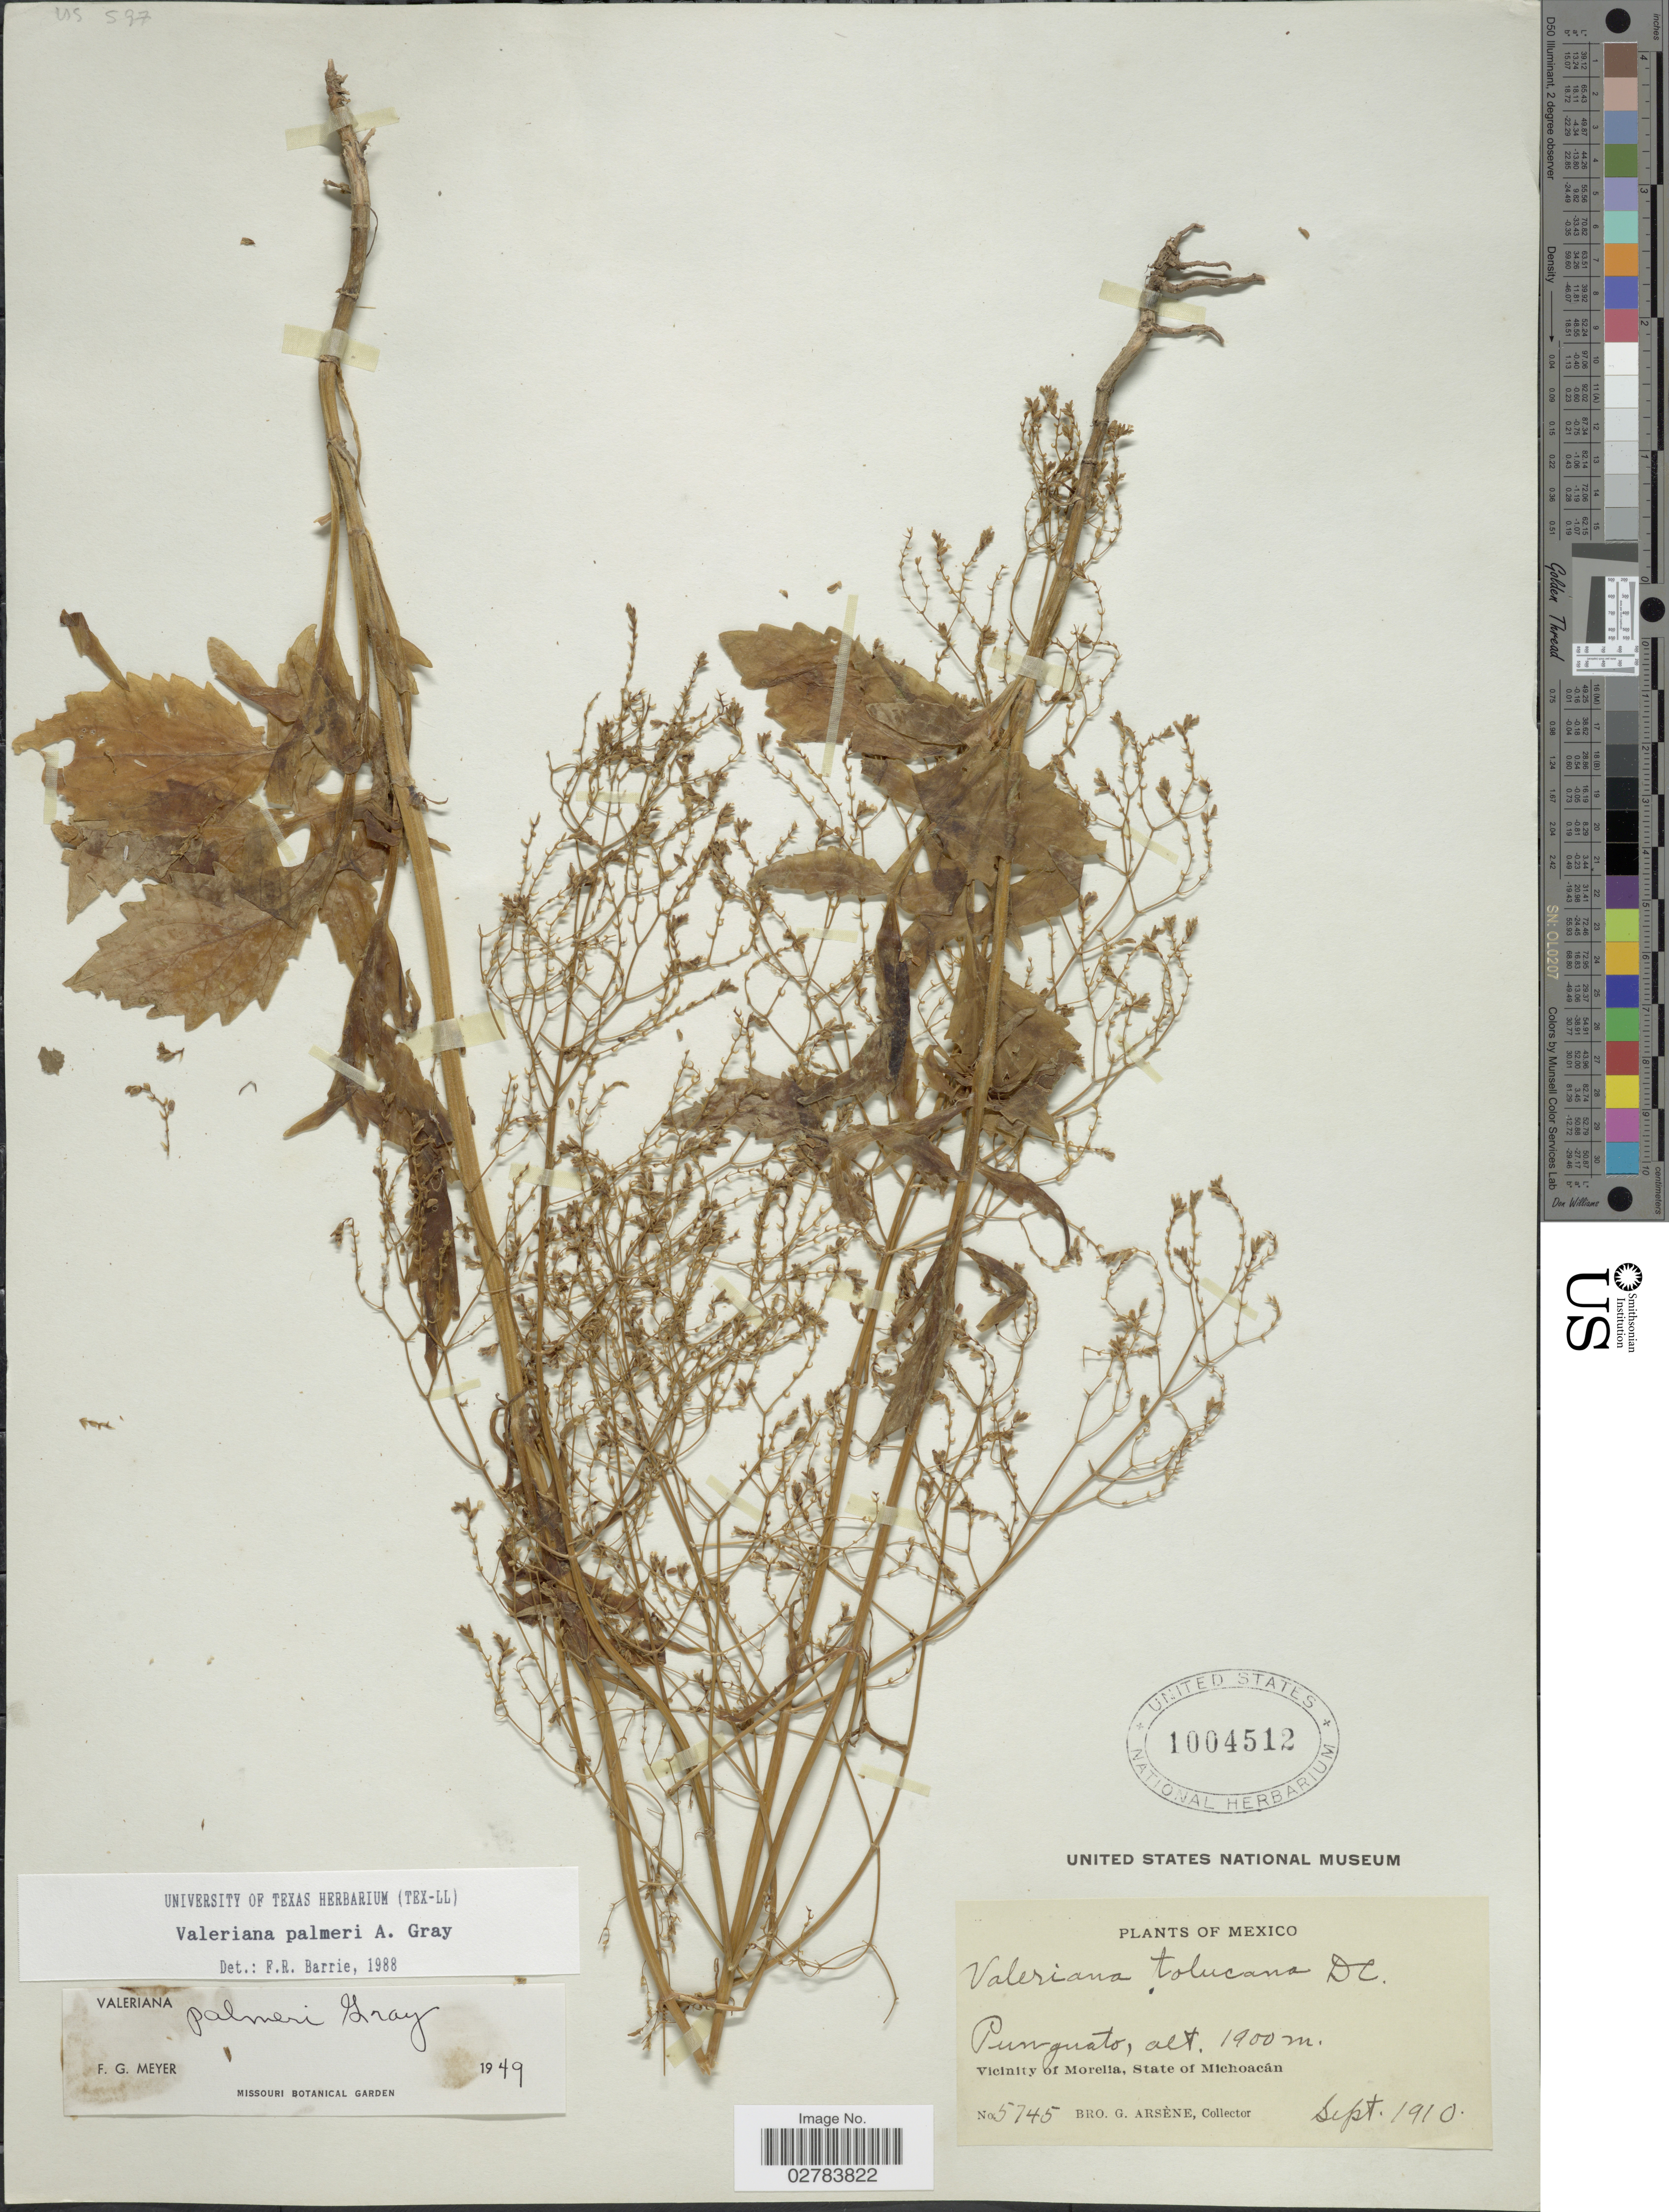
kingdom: Plantae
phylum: Tracheophyta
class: Magnoliopsida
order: Dipsacales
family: Caprifoliaceae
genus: Valeriana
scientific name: Valeriana palmeri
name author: A. Gray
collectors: Bro. G. Arsène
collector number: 5745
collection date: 1910-09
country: Mexico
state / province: Michoacán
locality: Punguato. Vicinity of Morelia.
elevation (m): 1900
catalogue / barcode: US 1004512